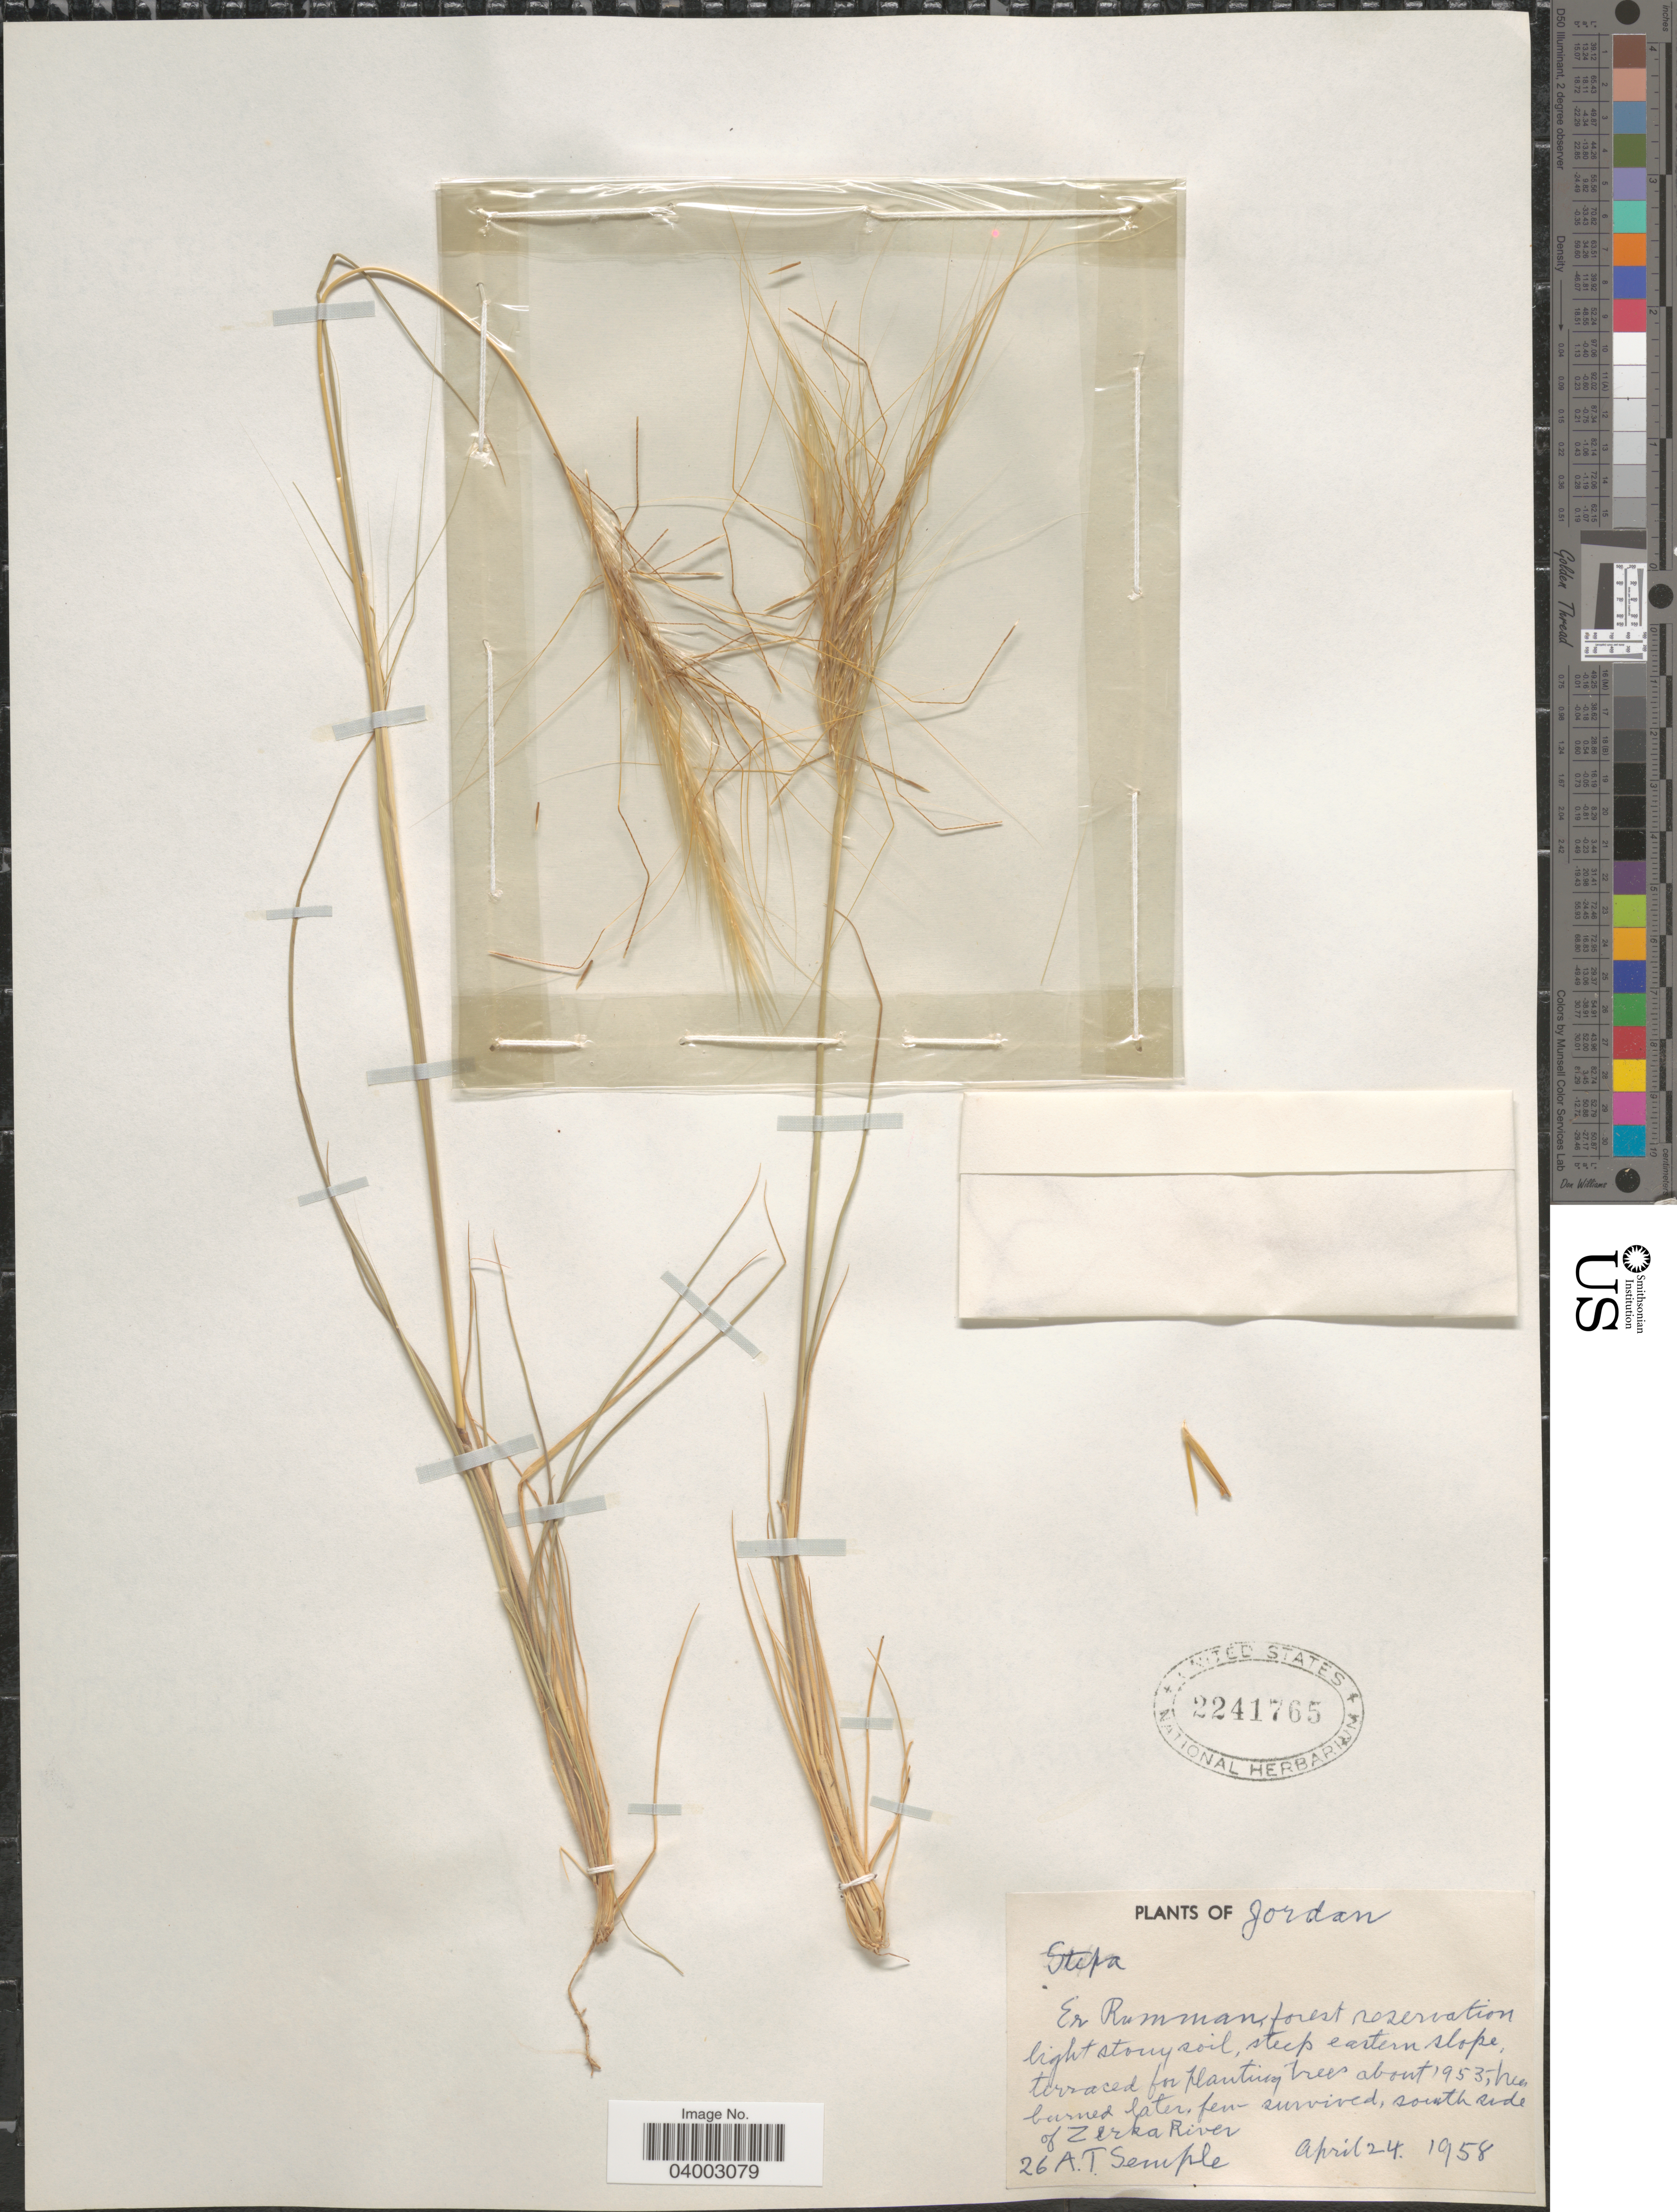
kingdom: Plantae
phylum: Tracheophyta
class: Liliopsida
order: Poales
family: Poaceae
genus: Stipa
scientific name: Stipa sp.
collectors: A. Semple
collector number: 26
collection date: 1958-04-24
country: Jordan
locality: Er Rumman forest reservation light stony soil, steep eastern slope, south side of Zerka River.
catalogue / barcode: US 2241765